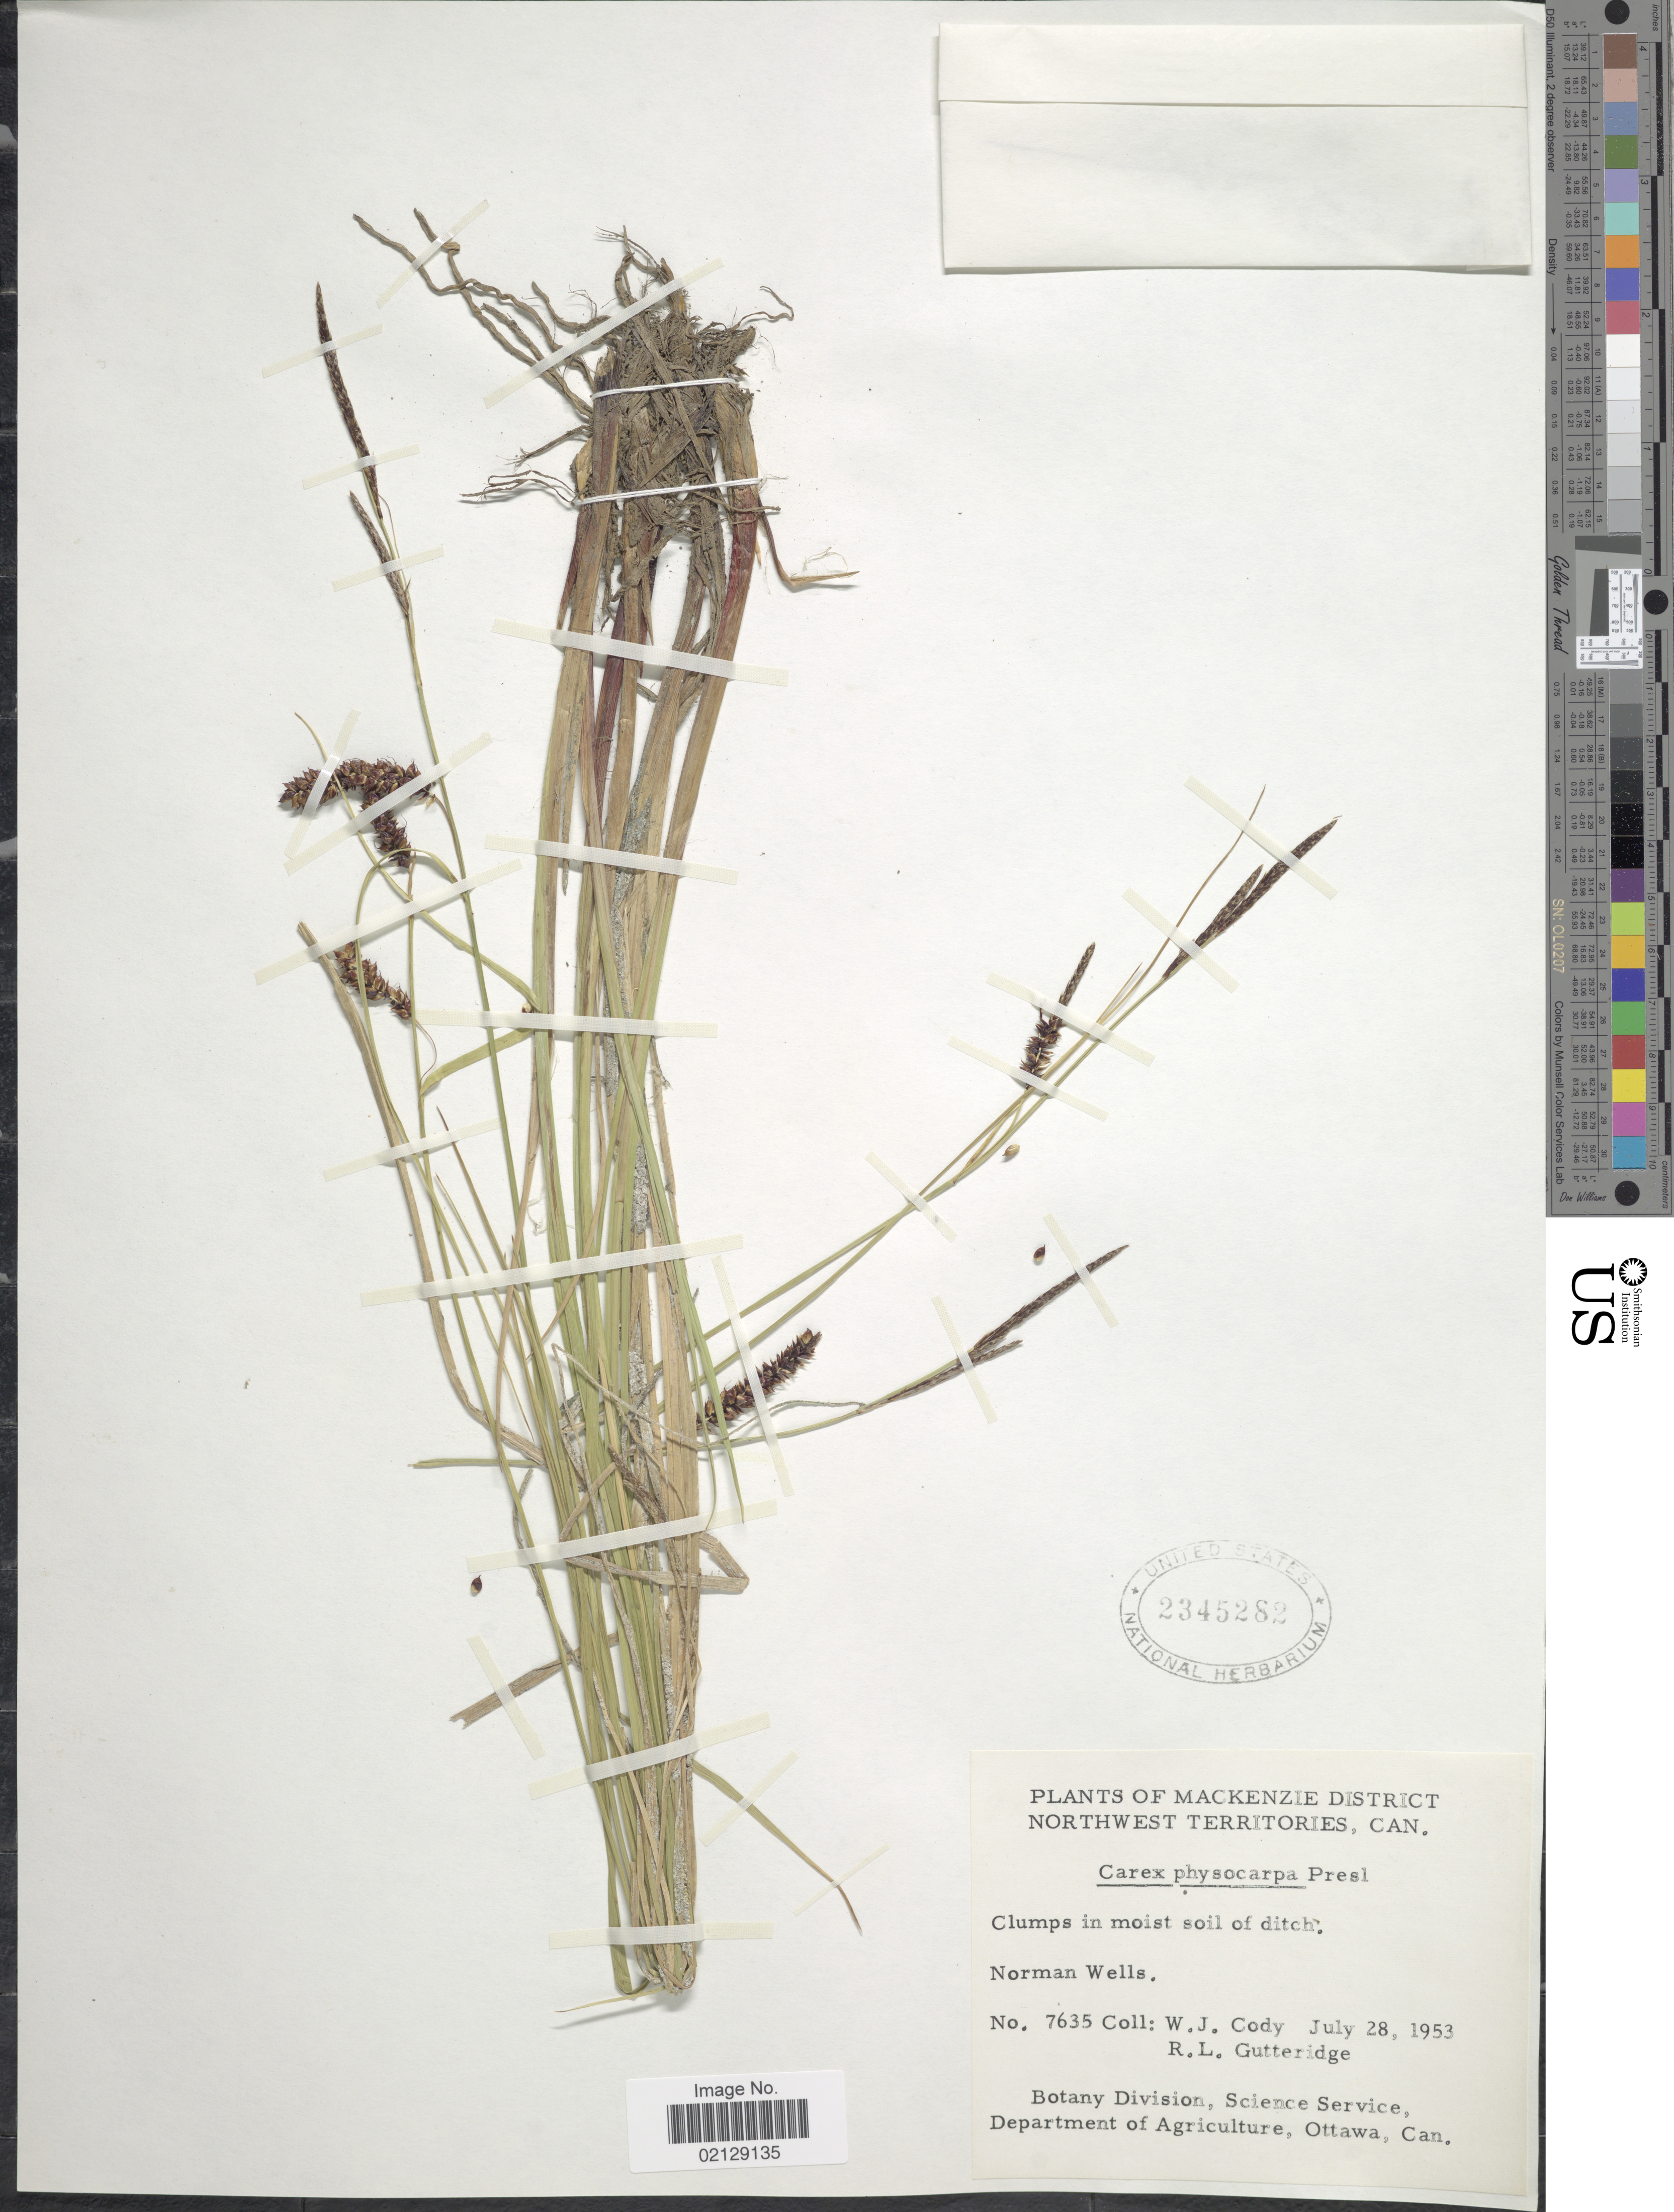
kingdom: Plantae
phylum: Tracheophyta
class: Liliopsida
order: Poales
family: Cyperaceae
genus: Carex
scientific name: Carex saxatilis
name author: L.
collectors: W. Cody & R. Gutteridge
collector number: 7635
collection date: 1953-07-28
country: Canada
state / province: Northwest Territories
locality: Mackenzie District, Northwest Territories, Can., Norman Wells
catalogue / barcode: US 2345282